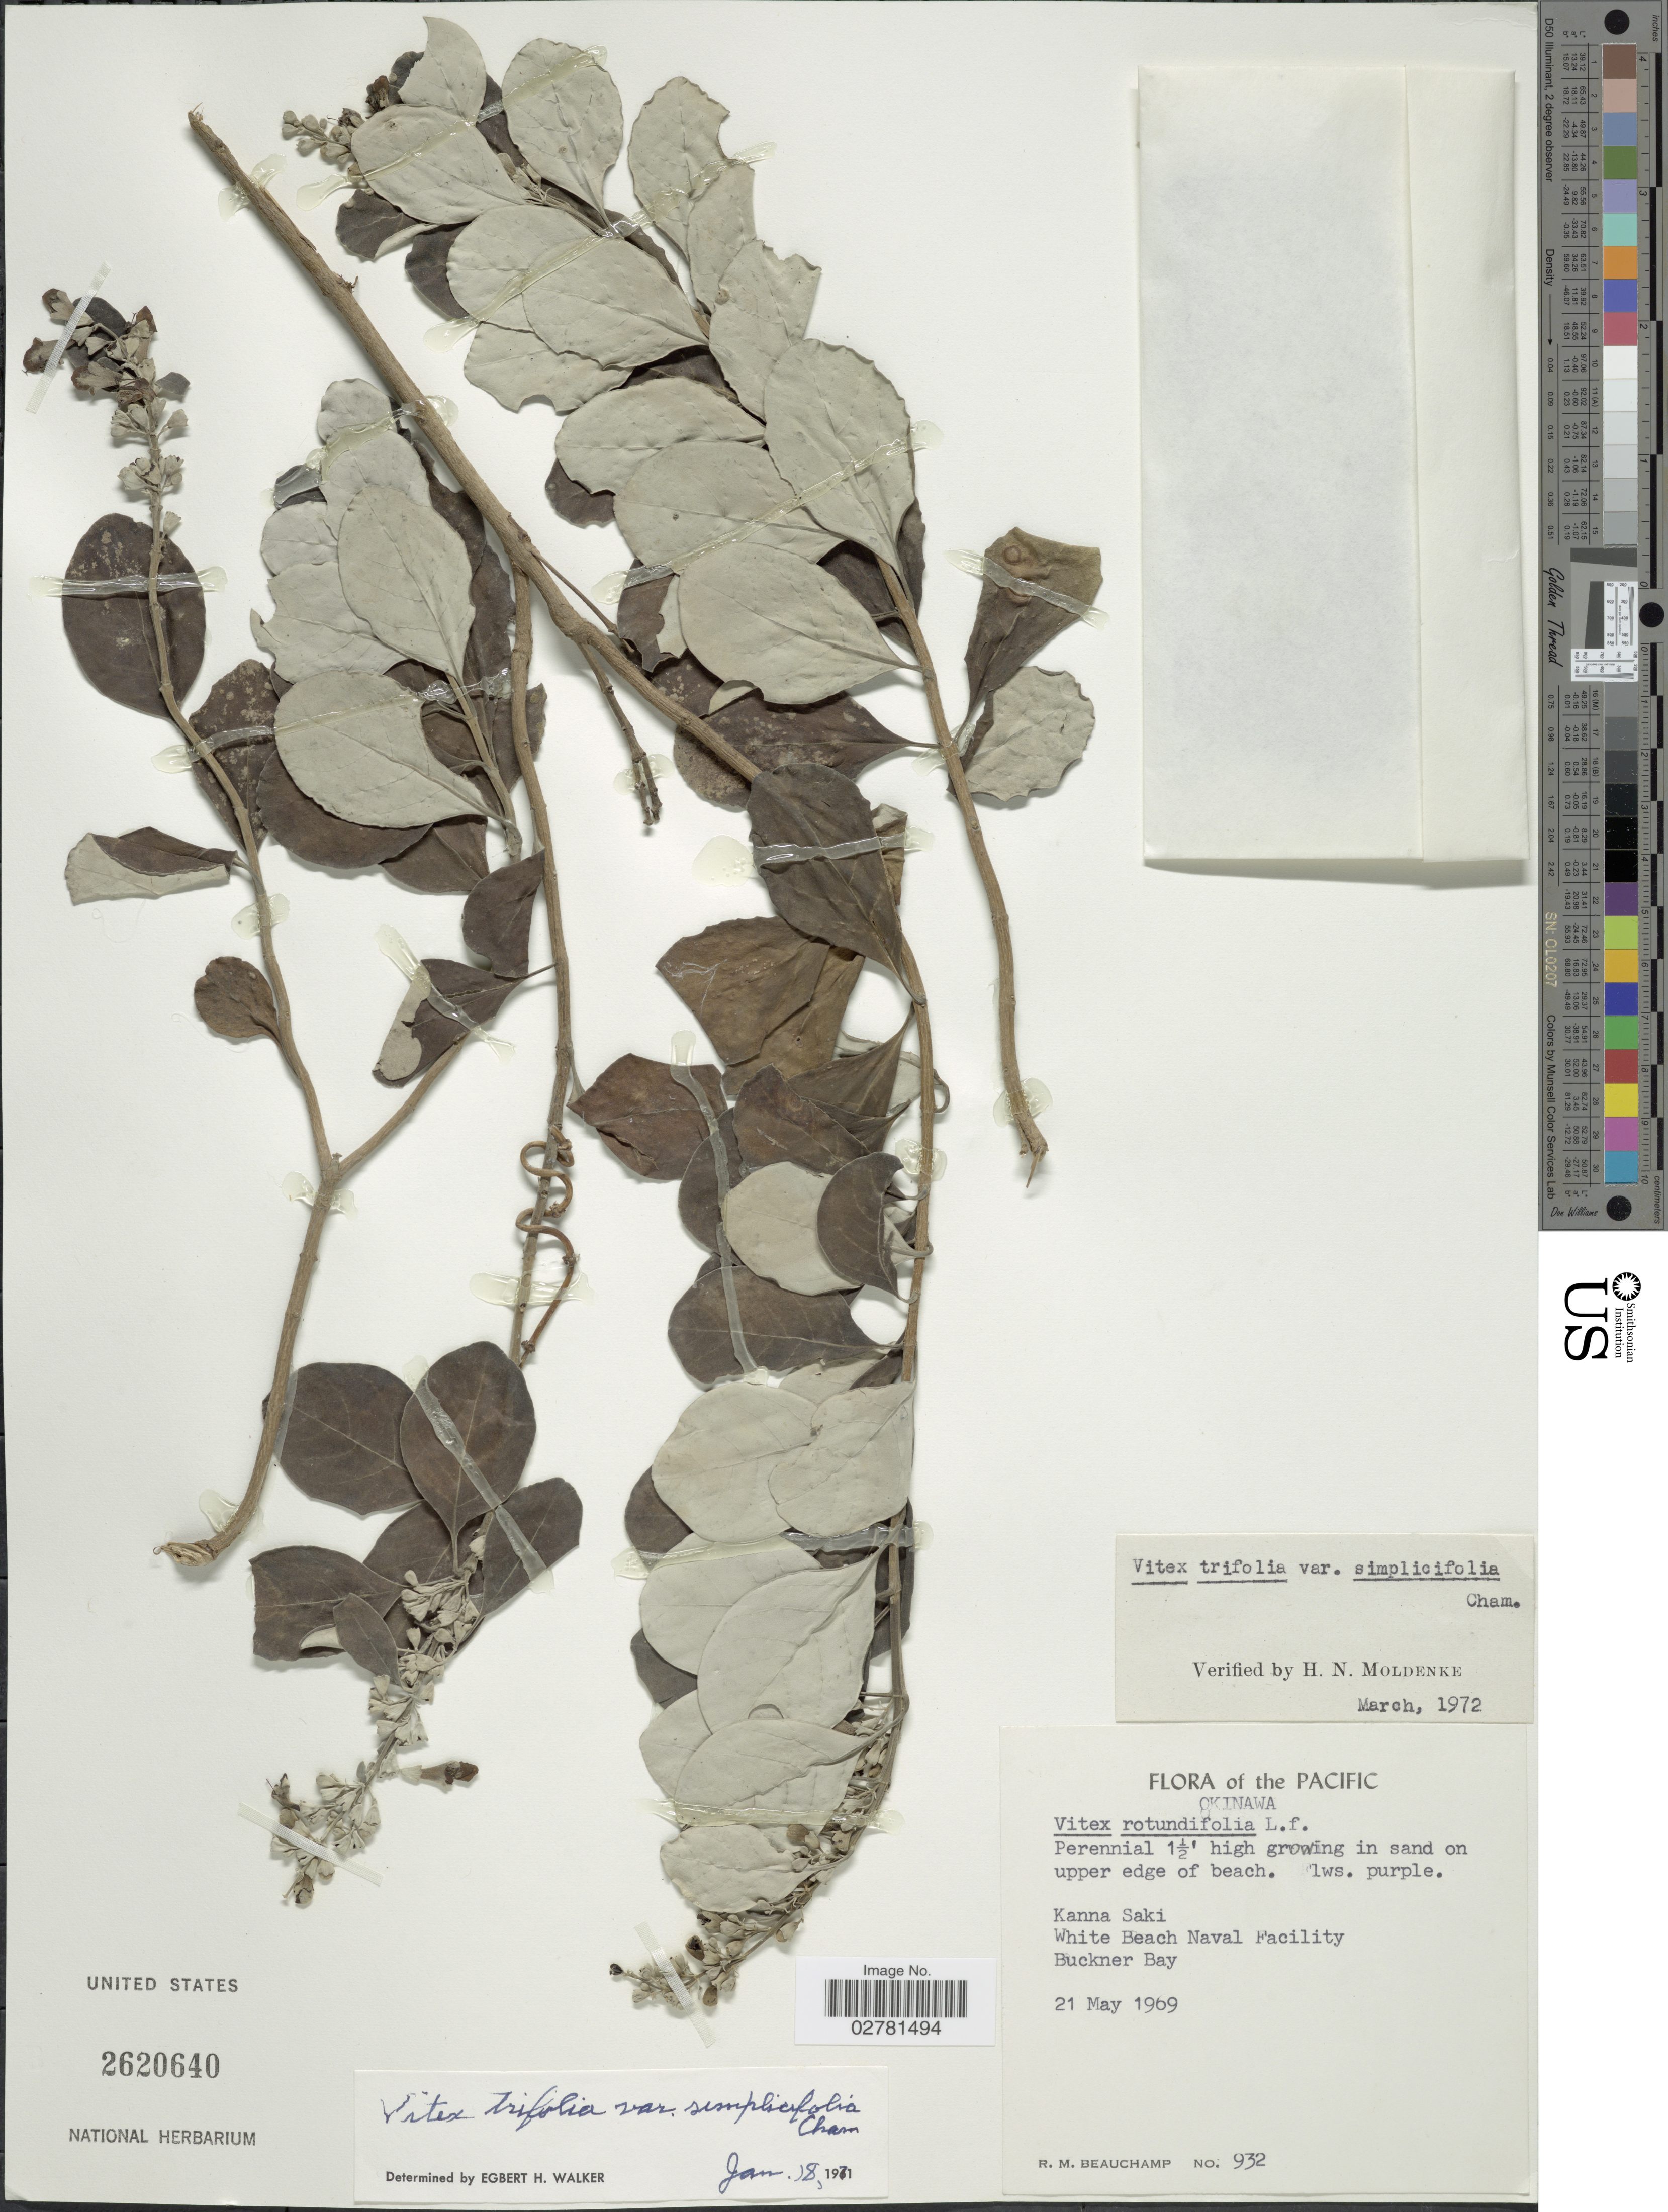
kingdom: Plantae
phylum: Tracheophyta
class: Magnoliopsida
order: Lamiales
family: Lamiaceae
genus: Vitex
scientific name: Vitex trifoliata var. simplicifolia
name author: Cham.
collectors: R. Beauchamp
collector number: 932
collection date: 1969-05-21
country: Japan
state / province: Okinawa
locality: The Pacific. Kanna Saki. White Beach Naval Facility. Buckner Bay.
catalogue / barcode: US 2620640